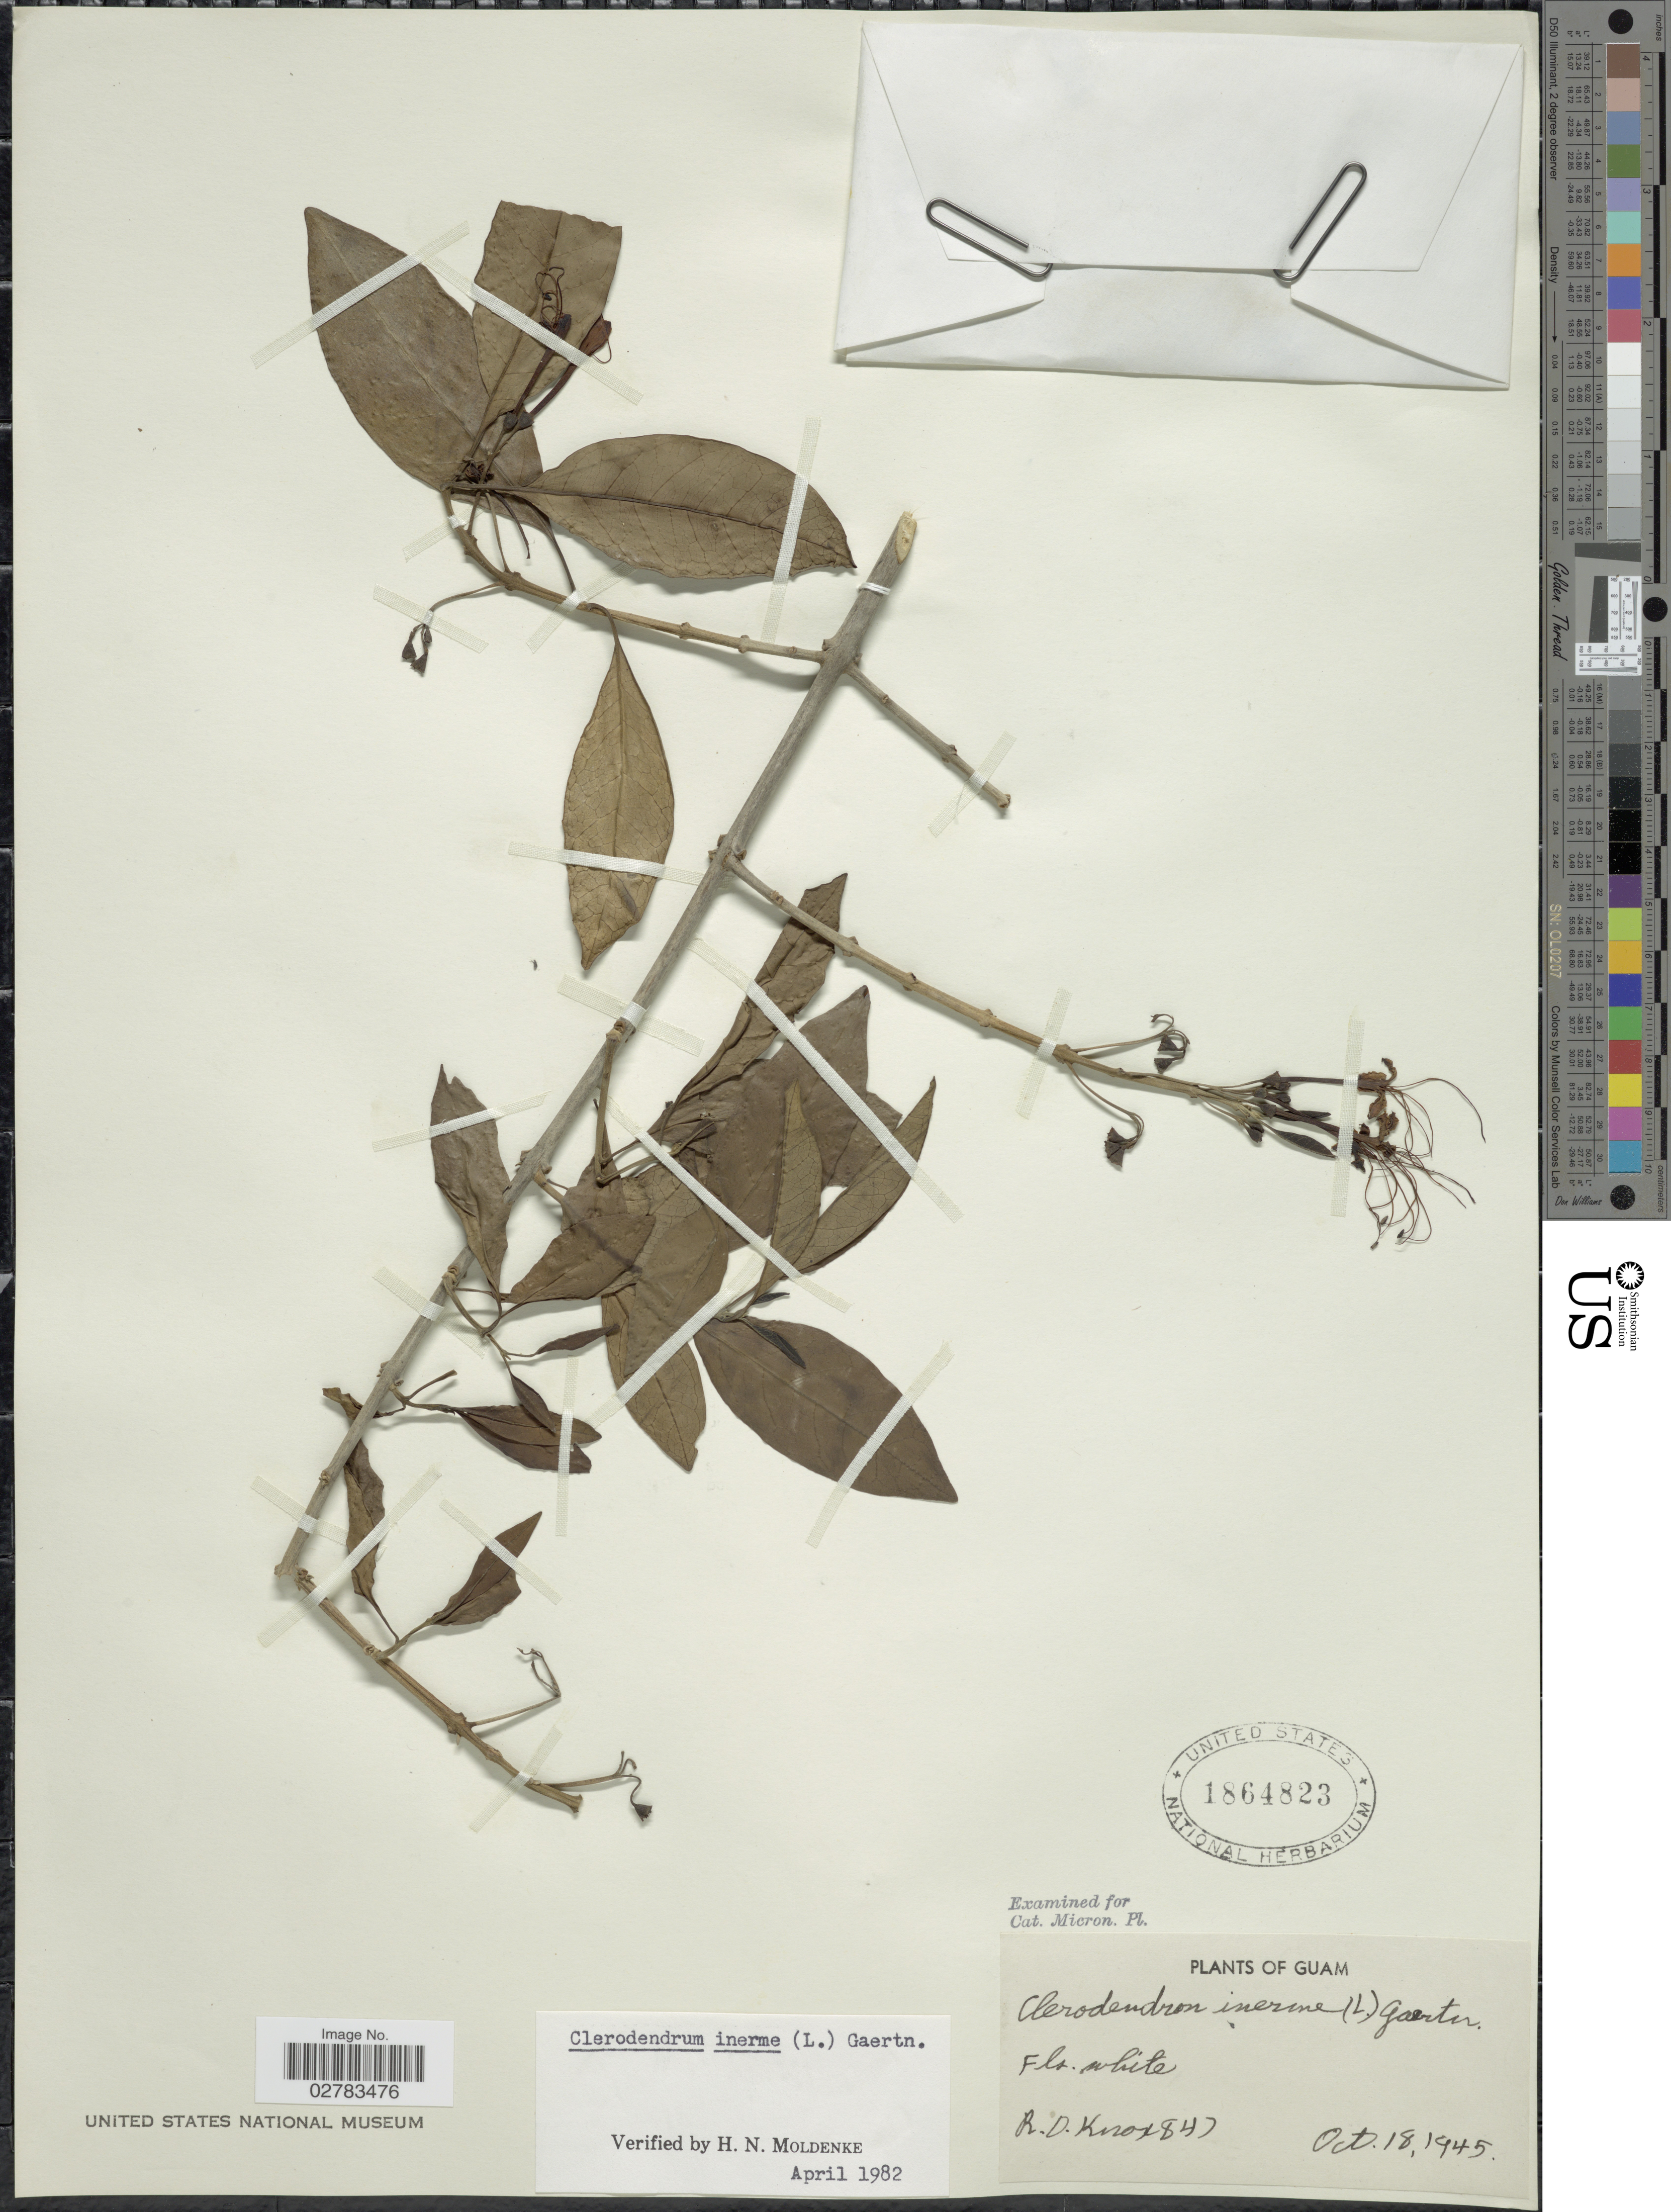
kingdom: Plantae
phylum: Tracheophyta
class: Magnoliopsida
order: Lamiales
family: Lamiaceae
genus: Clerodendrum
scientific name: Clerodendrum inerme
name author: (L.) Gaertn.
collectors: R. Knox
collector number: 847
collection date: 1945-10-18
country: Guam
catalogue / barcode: US 1864823